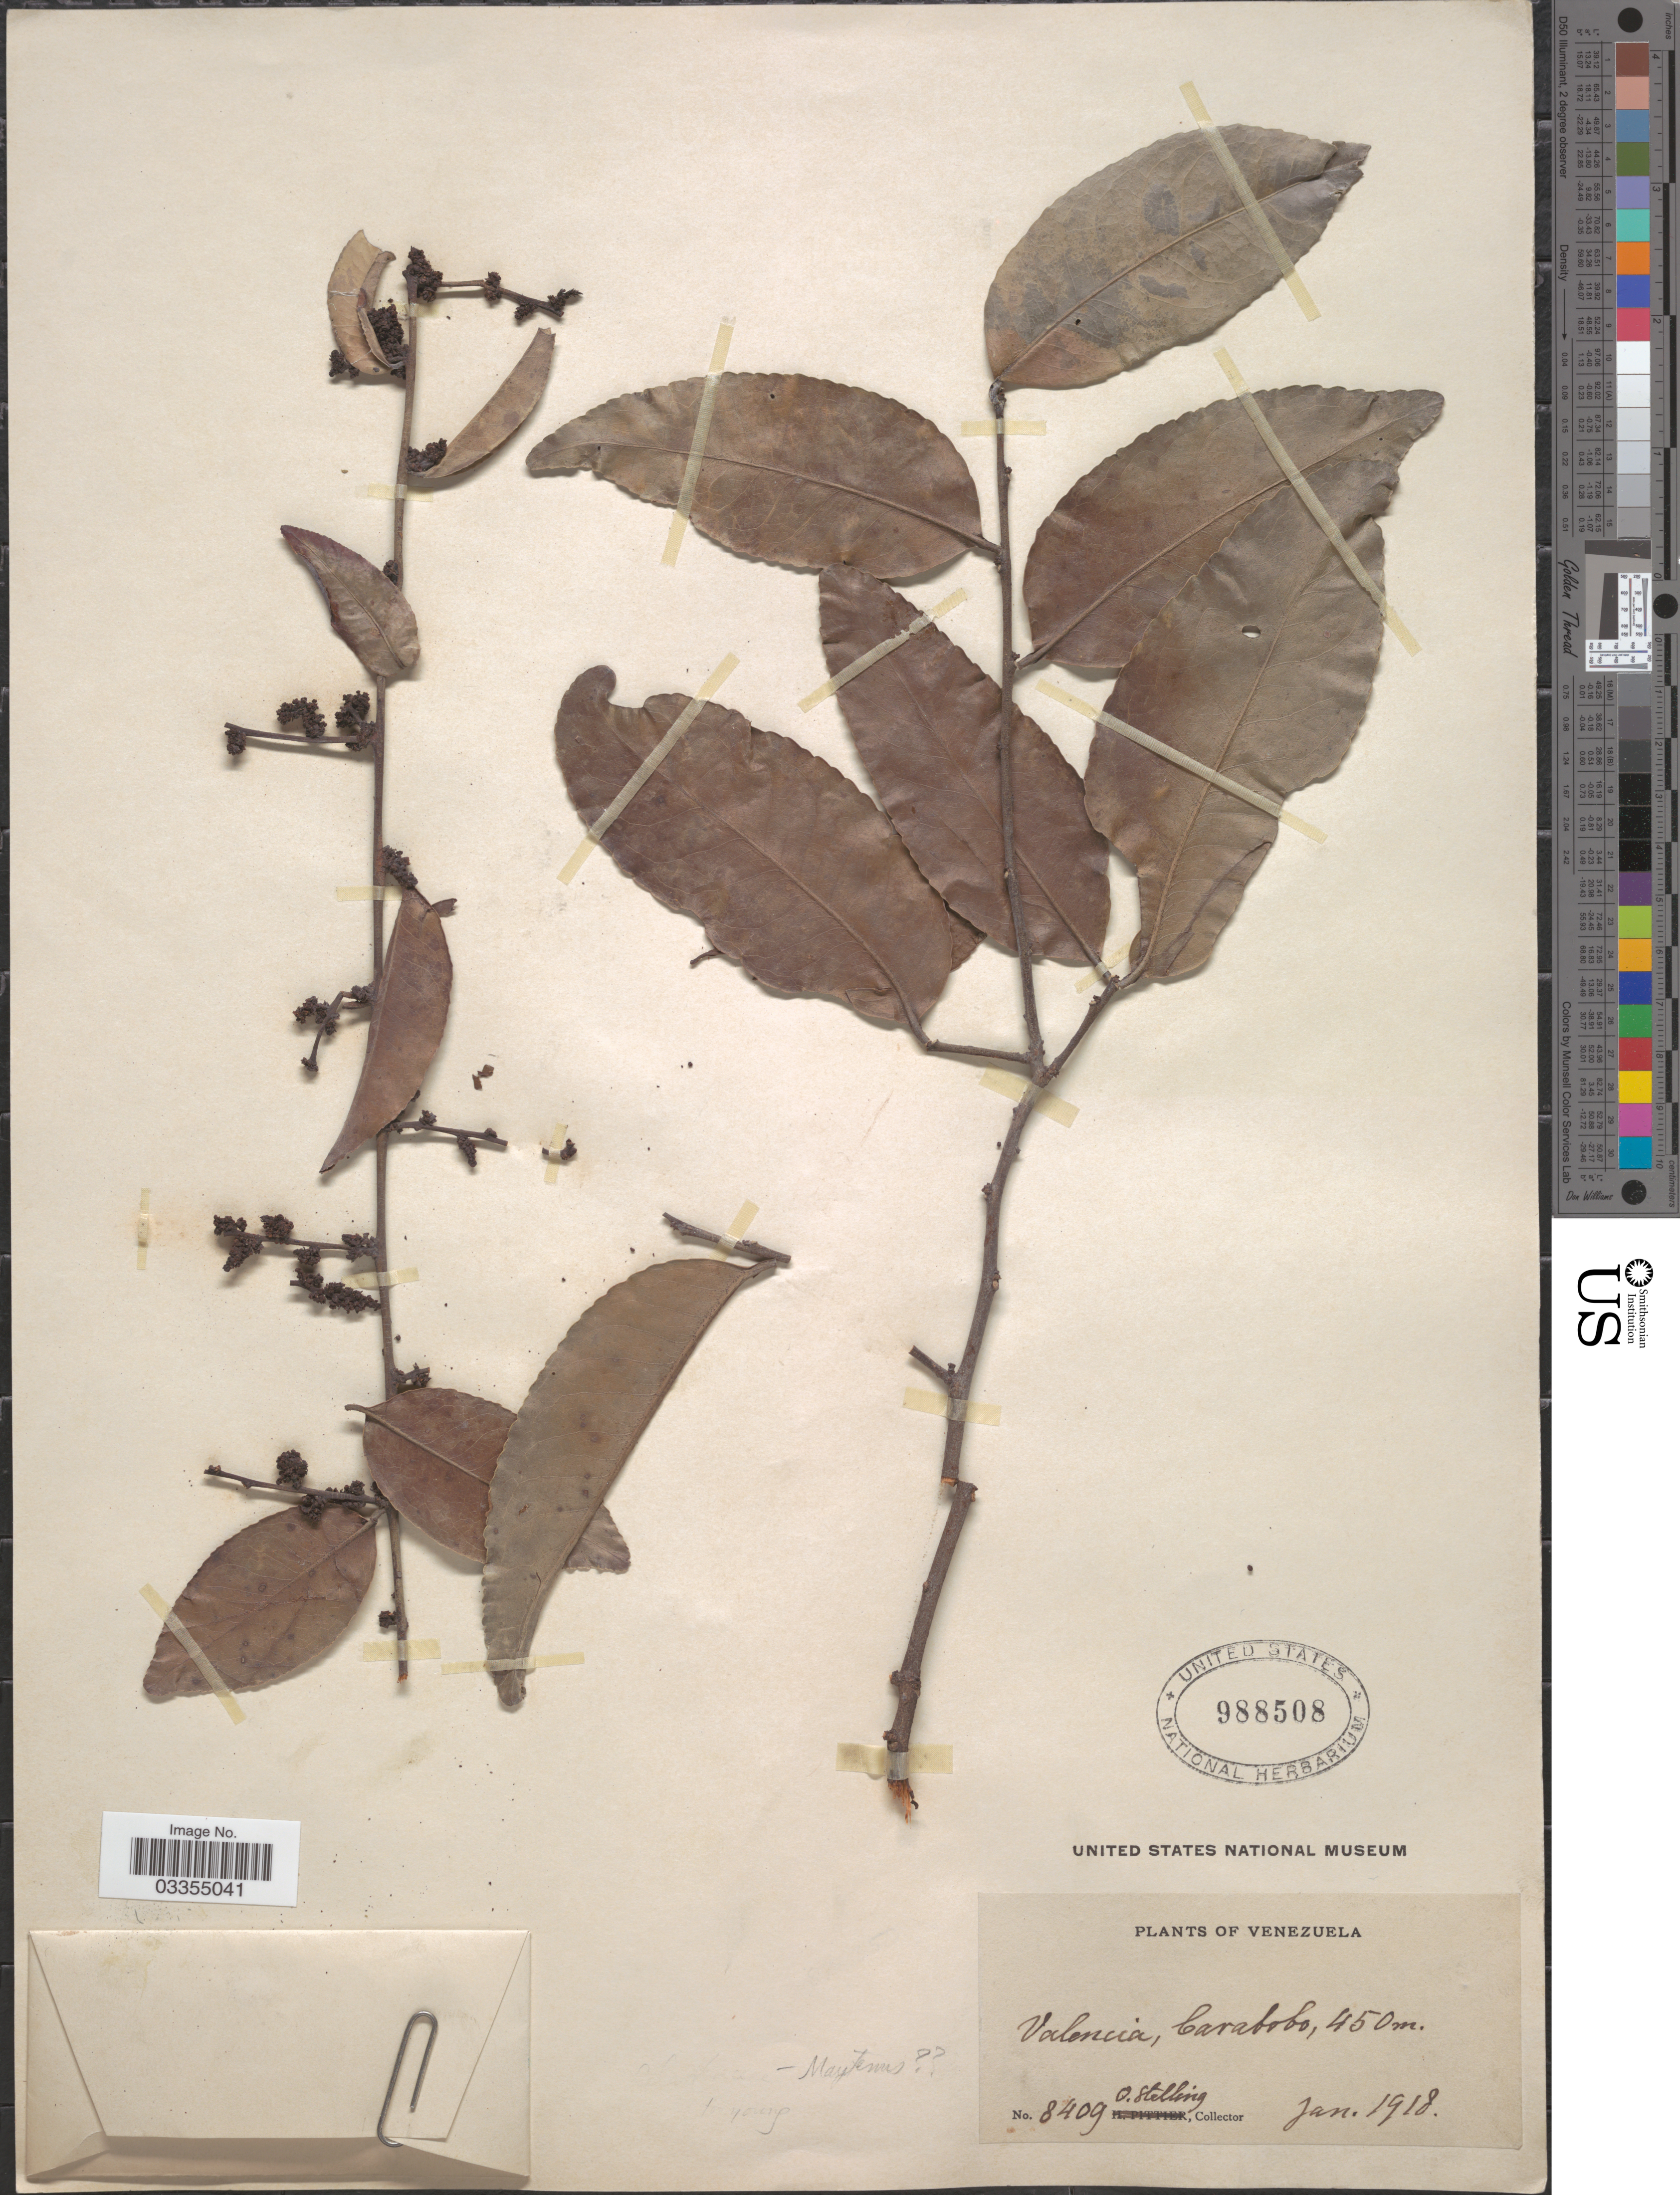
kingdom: Plantae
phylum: Tracheophyta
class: Magnoliopsida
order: Celastrales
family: Celastraceae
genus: Maytenus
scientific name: Maytenus sp.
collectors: O. Stelling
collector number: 8409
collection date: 1918-01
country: Venezuela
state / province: Carabobo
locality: Valencia.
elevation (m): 450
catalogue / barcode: US 988508